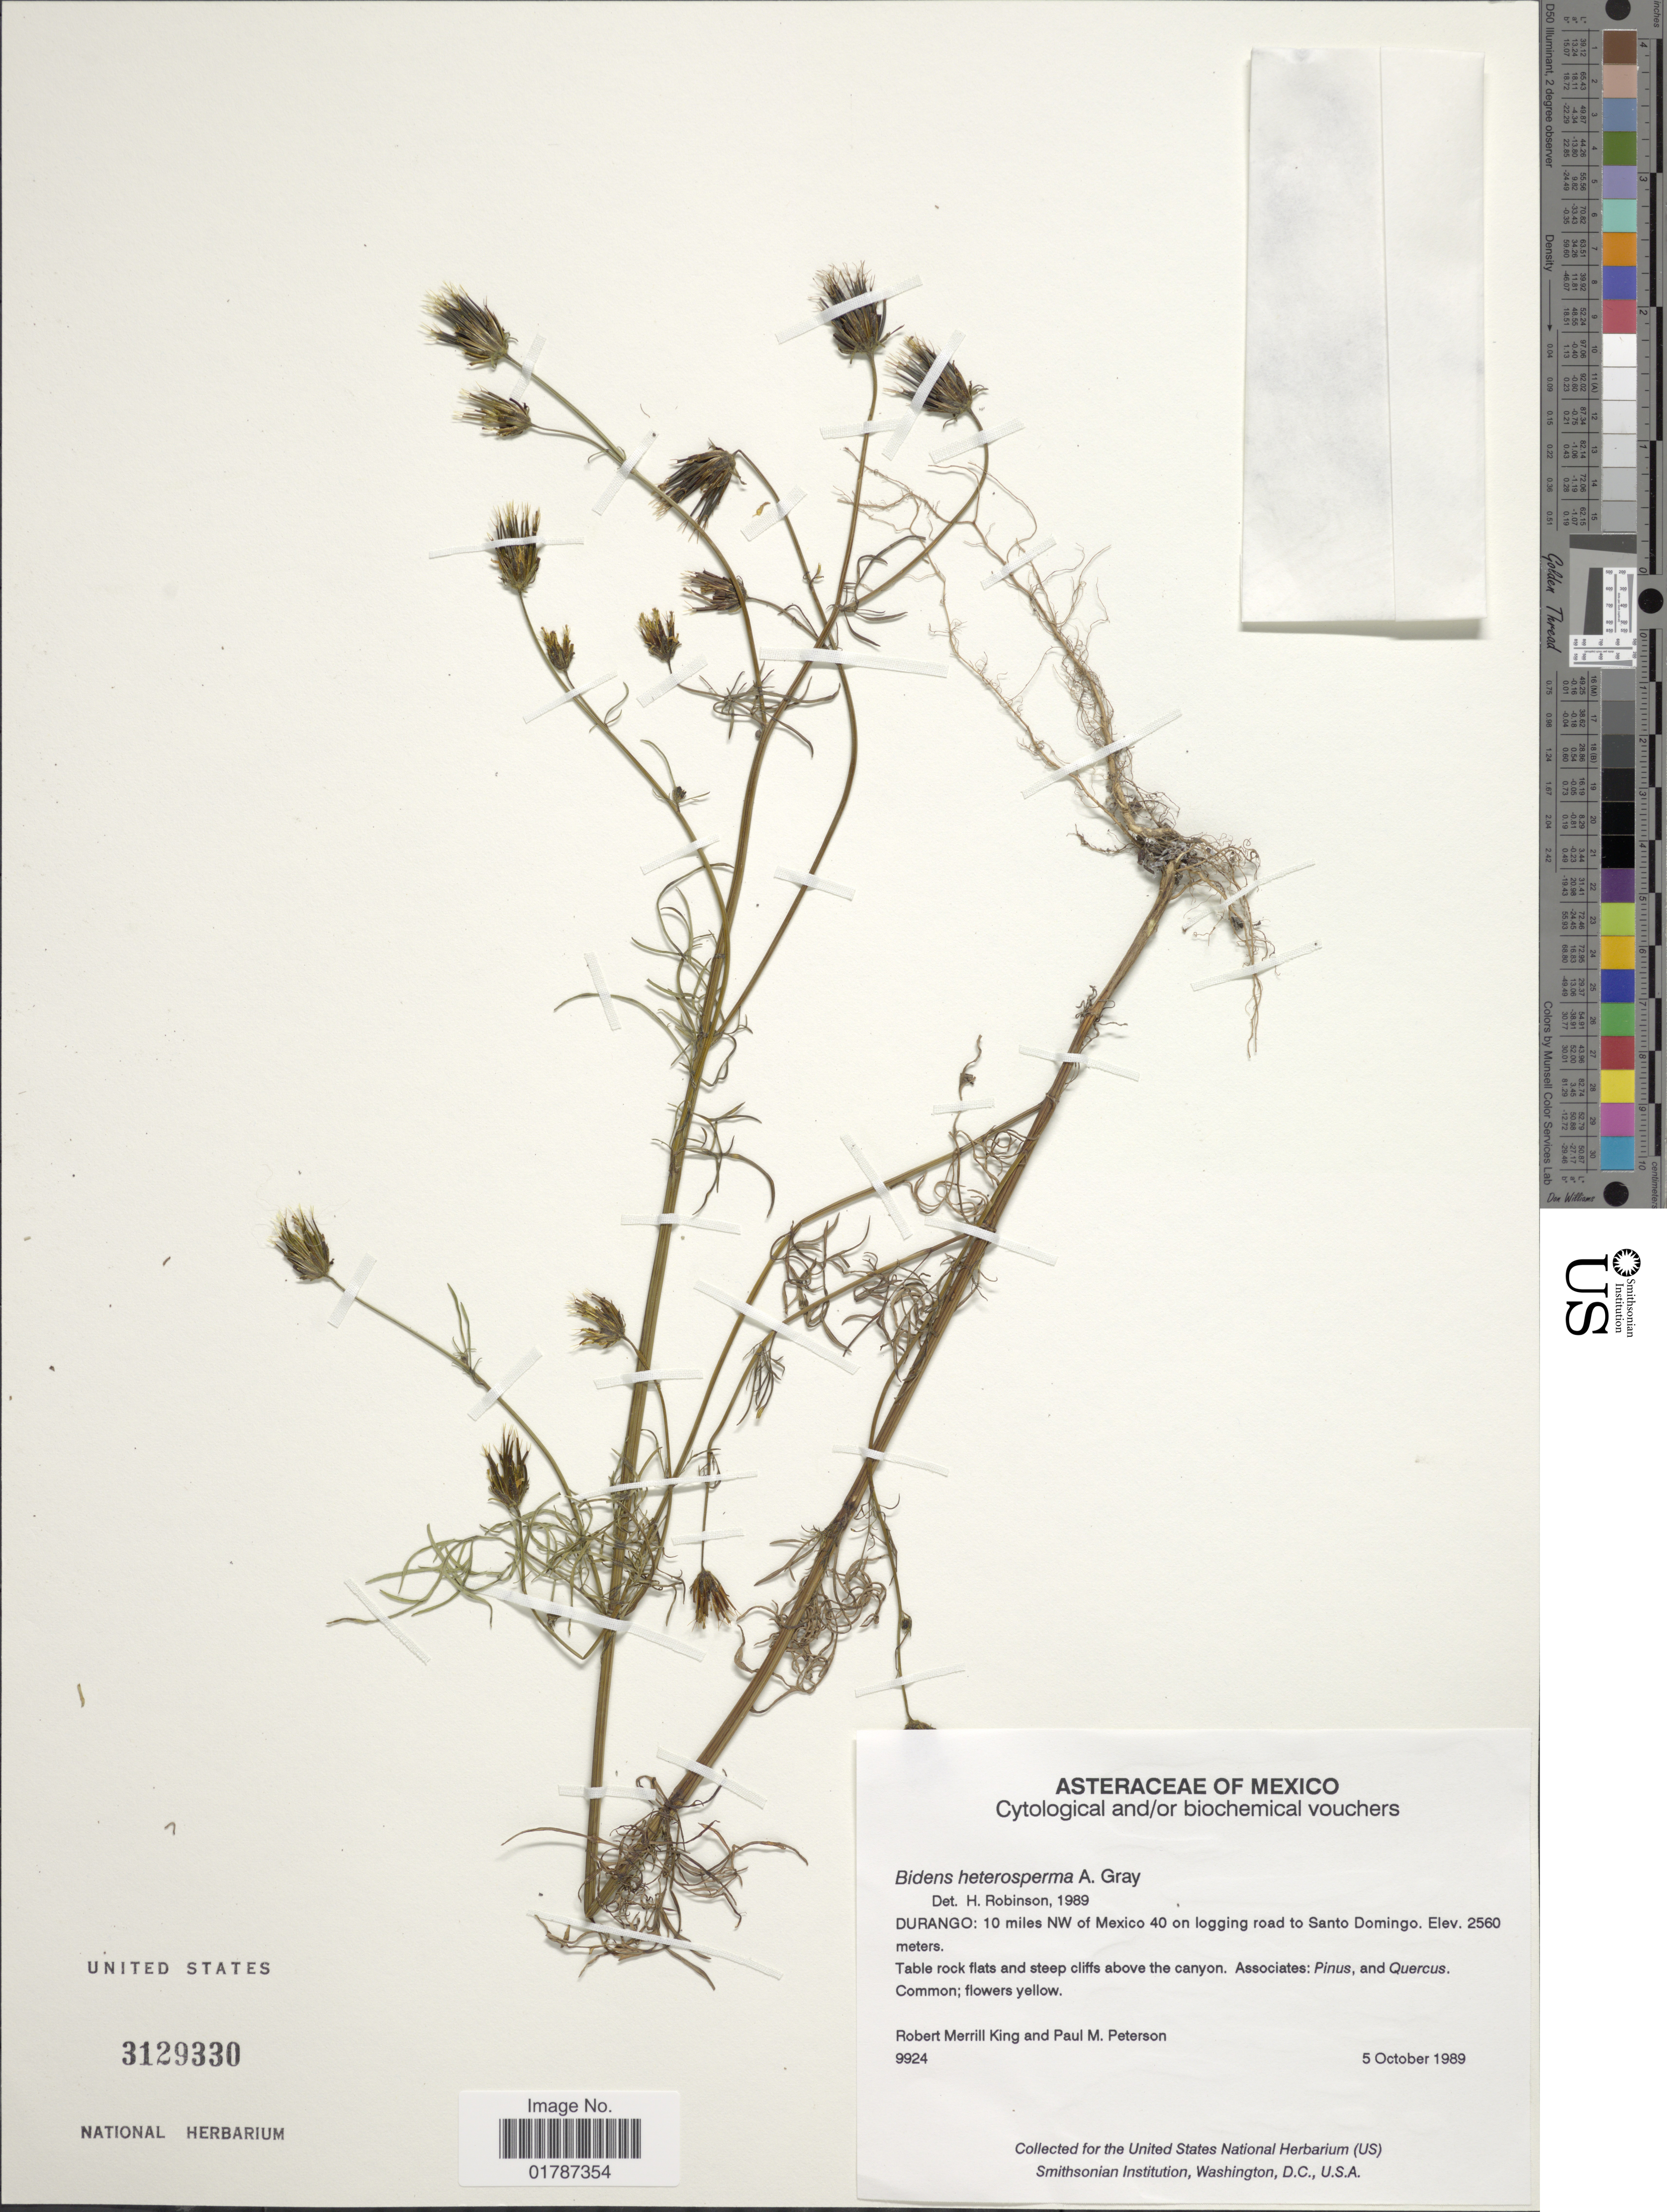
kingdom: Plantae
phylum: Tracheophyta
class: Magnoliopsida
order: Asterales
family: Asteraceae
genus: Bidens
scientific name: Bidens heterosperma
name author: A. Gray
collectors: R. M. King & P. M. Peterson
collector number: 9924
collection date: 1989-10-05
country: Mexico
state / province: Durango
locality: Durango: 10 miles NW of Mexico 40 on logging road to Santo Domingo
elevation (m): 2560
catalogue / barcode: US 3129330